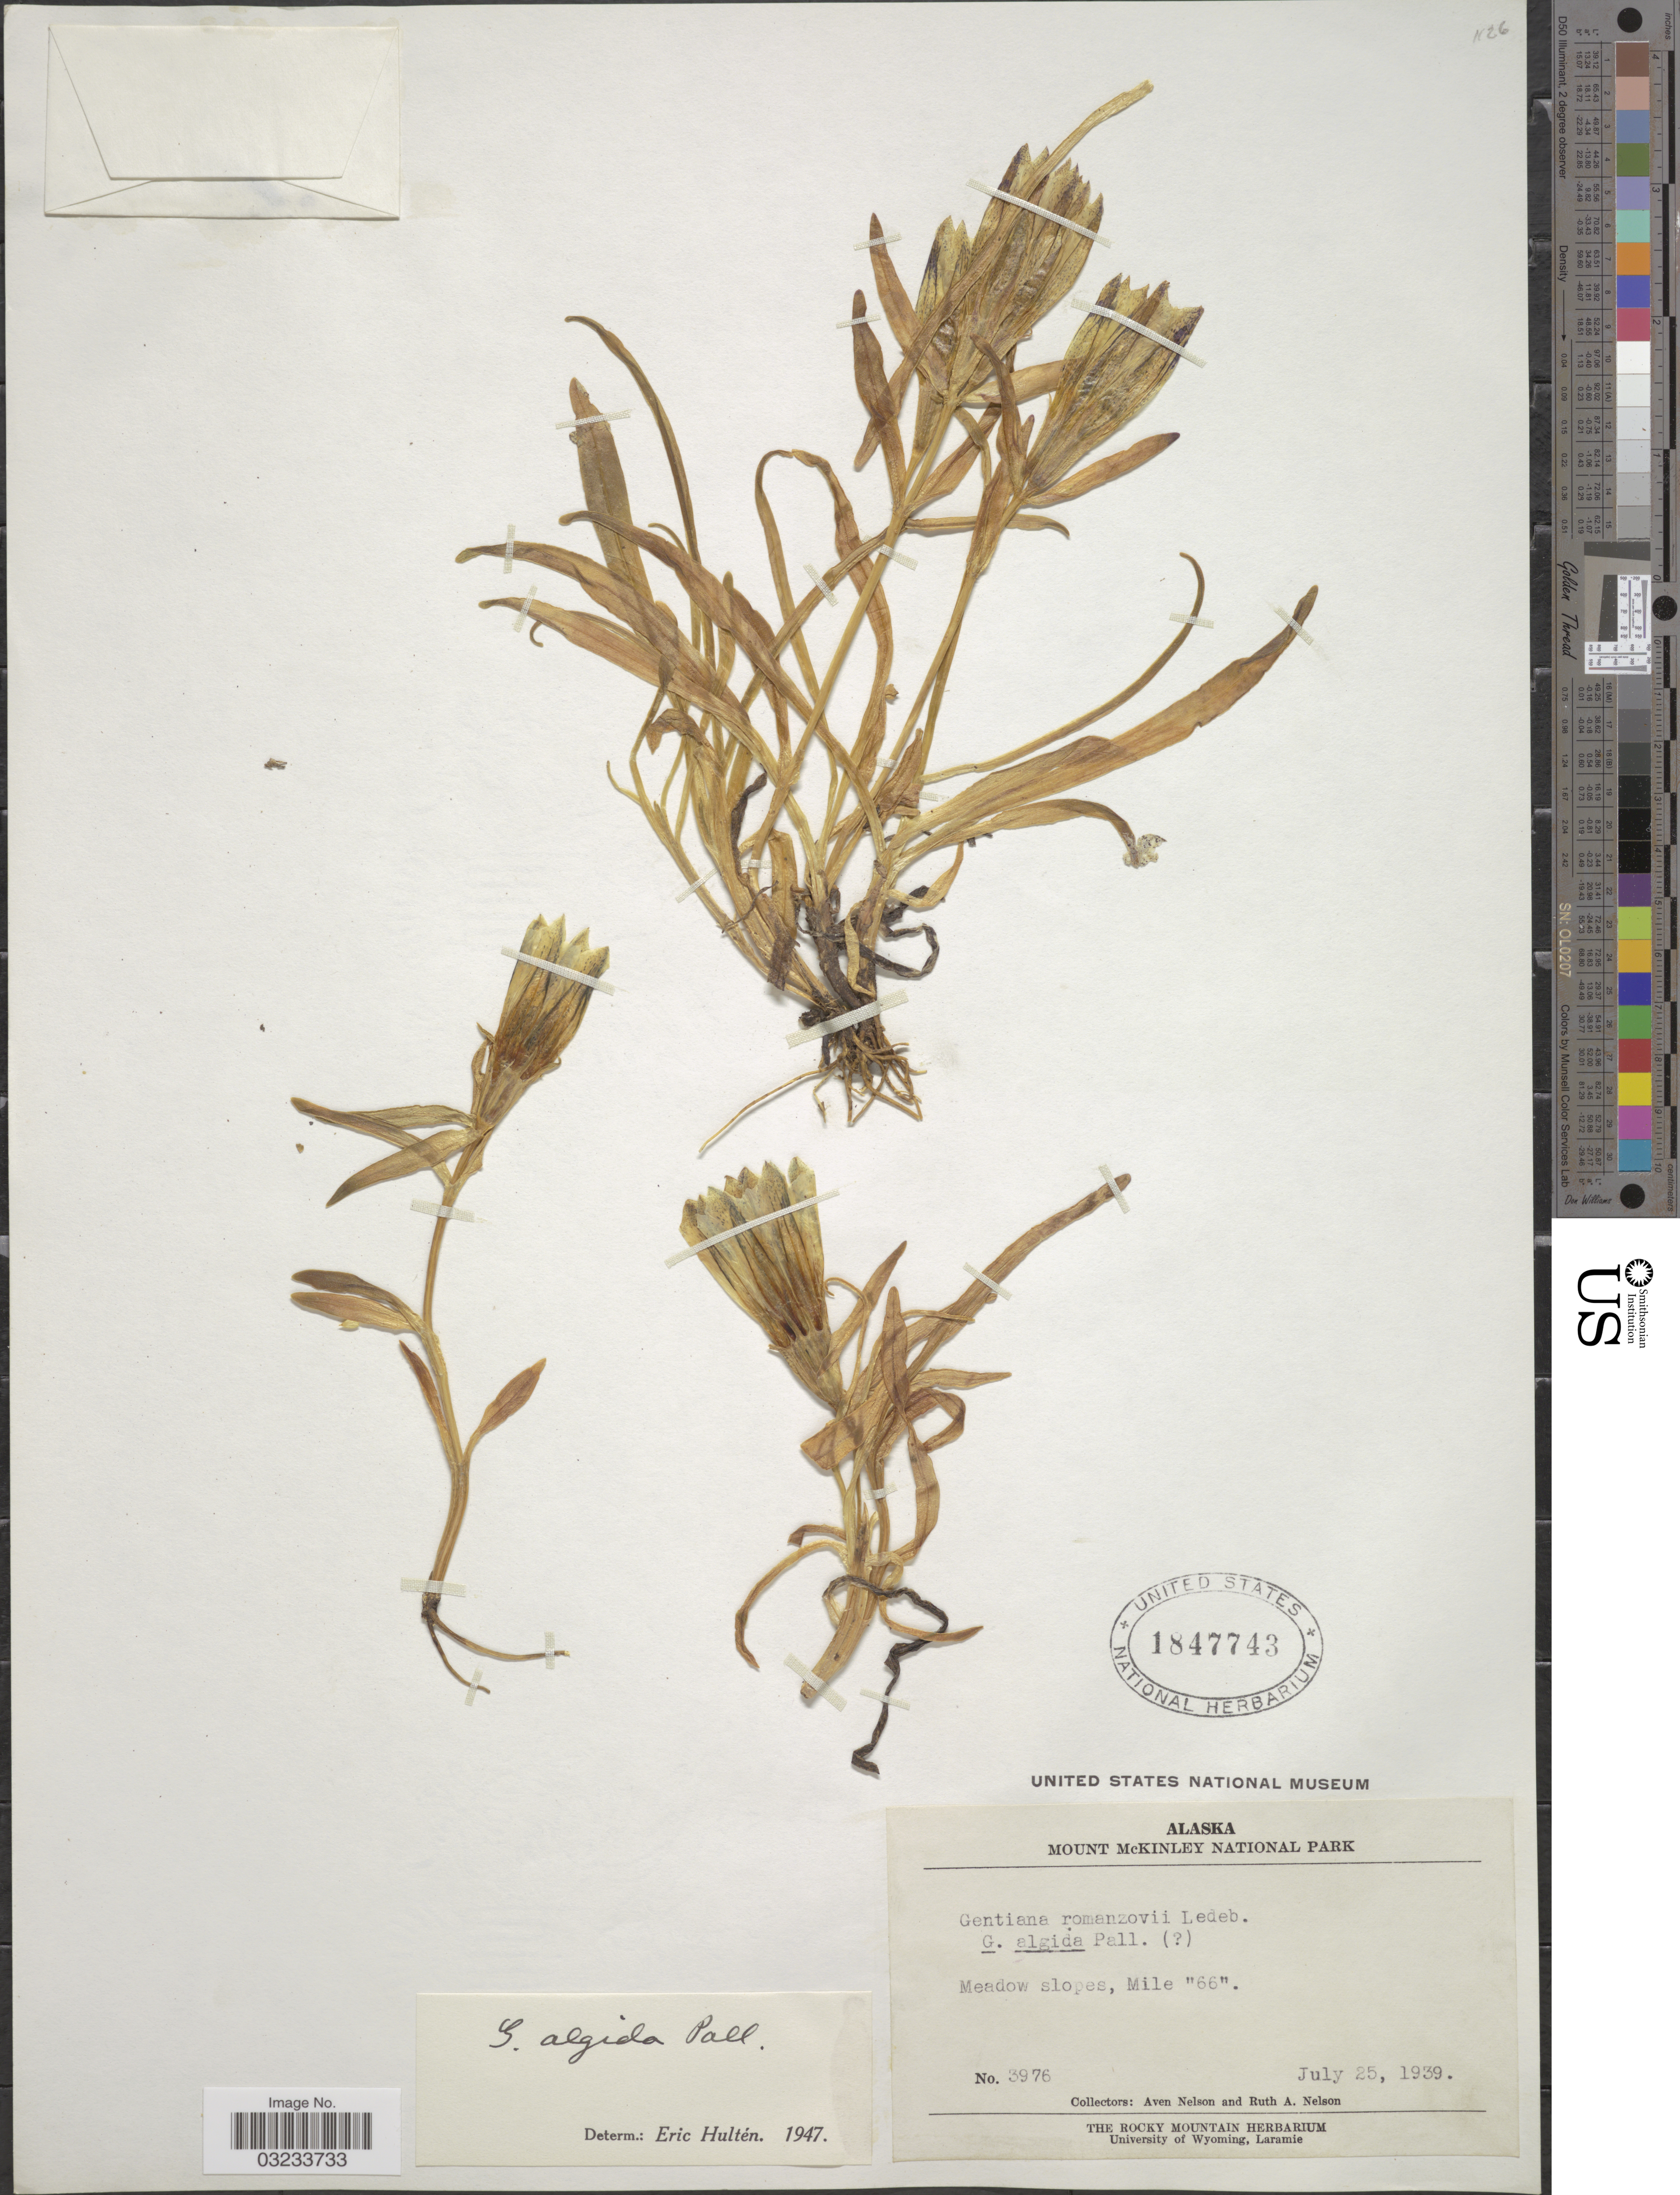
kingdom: Plantae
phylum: Tracheophyta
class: Magnoliopsida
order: Gentianales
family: Gentianaceae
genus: Gentiana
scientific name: Gentiana algida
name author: Pall.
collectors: A. Nelson & R. A. Nelson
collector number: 3976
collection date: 1939-07-25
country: United States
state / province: Alaska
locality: Mount McKinley National Park. Meadow slopes, Mile "66".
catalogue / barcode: US 1847743